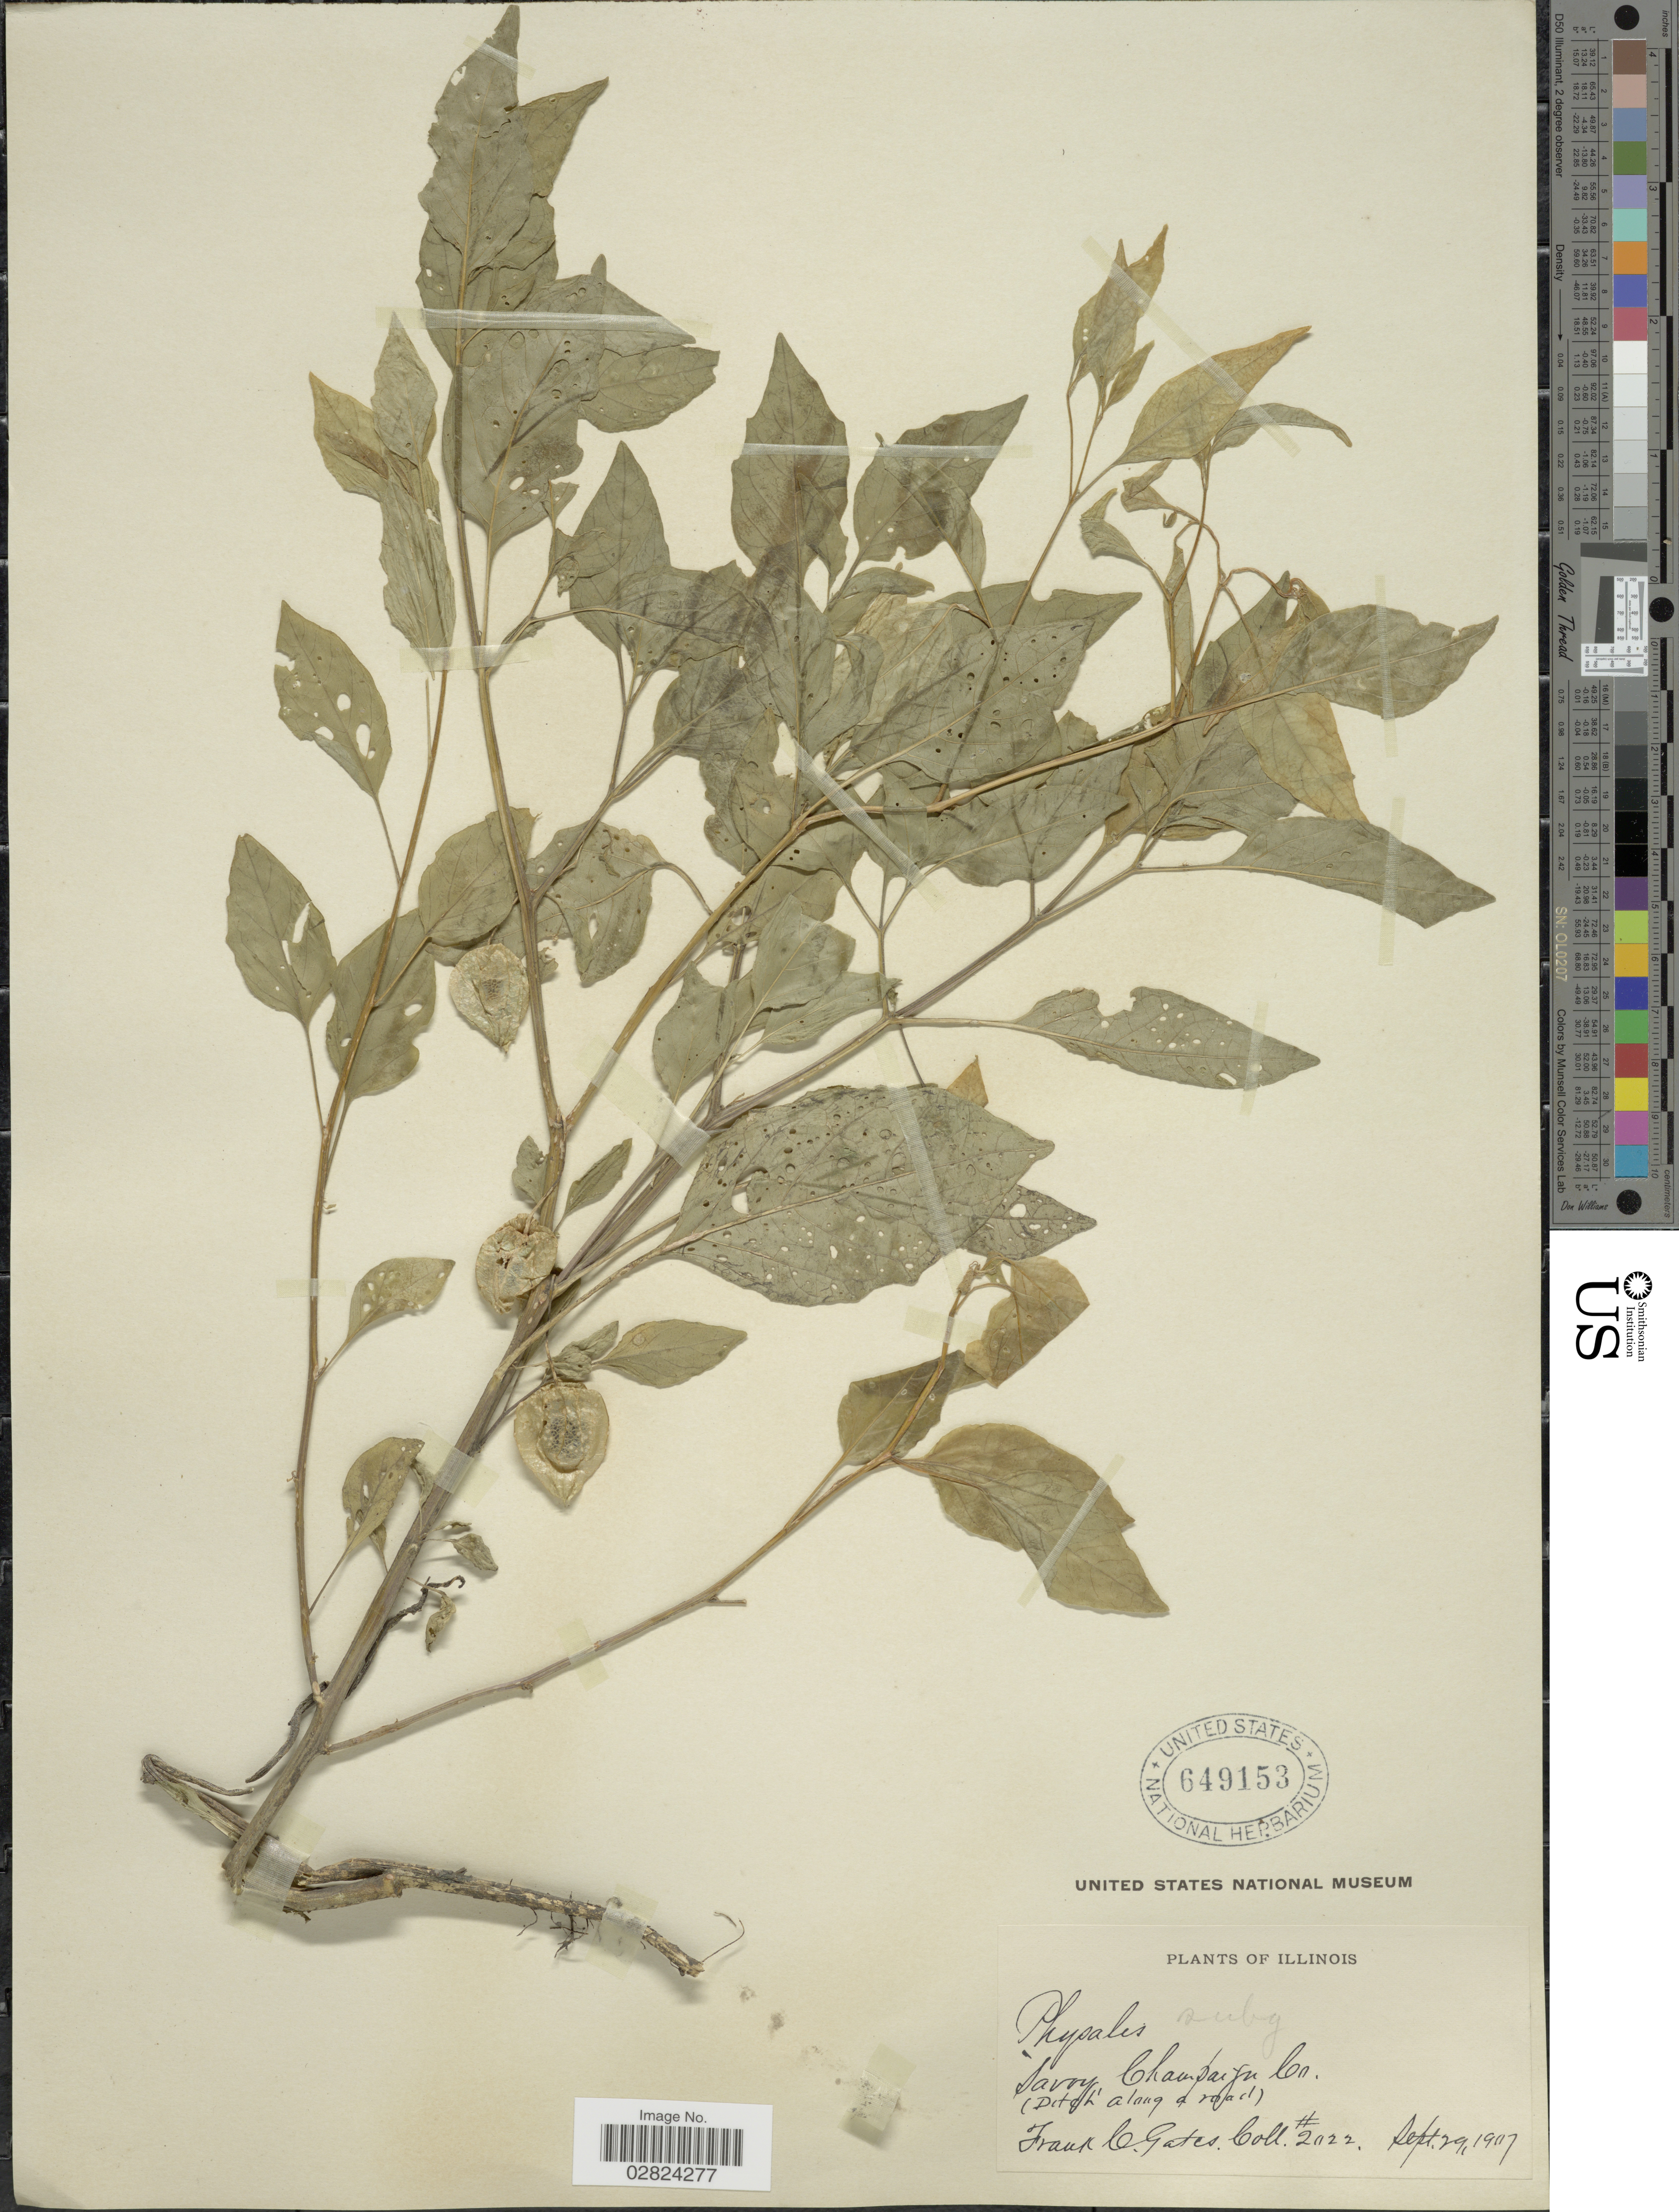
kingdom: Plantae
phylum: Tracheophyta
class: Magnoliopsida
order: Solanales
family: Solanaceae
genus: Physalis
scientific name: Physalis subglabrata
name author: Mack. & Bush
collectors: F. C. Gates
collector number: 2022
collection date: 1907-09-29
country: United States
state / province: Illinois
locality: Savoy, Champaign Co. (Ditch along a road).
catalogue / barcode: US 649153